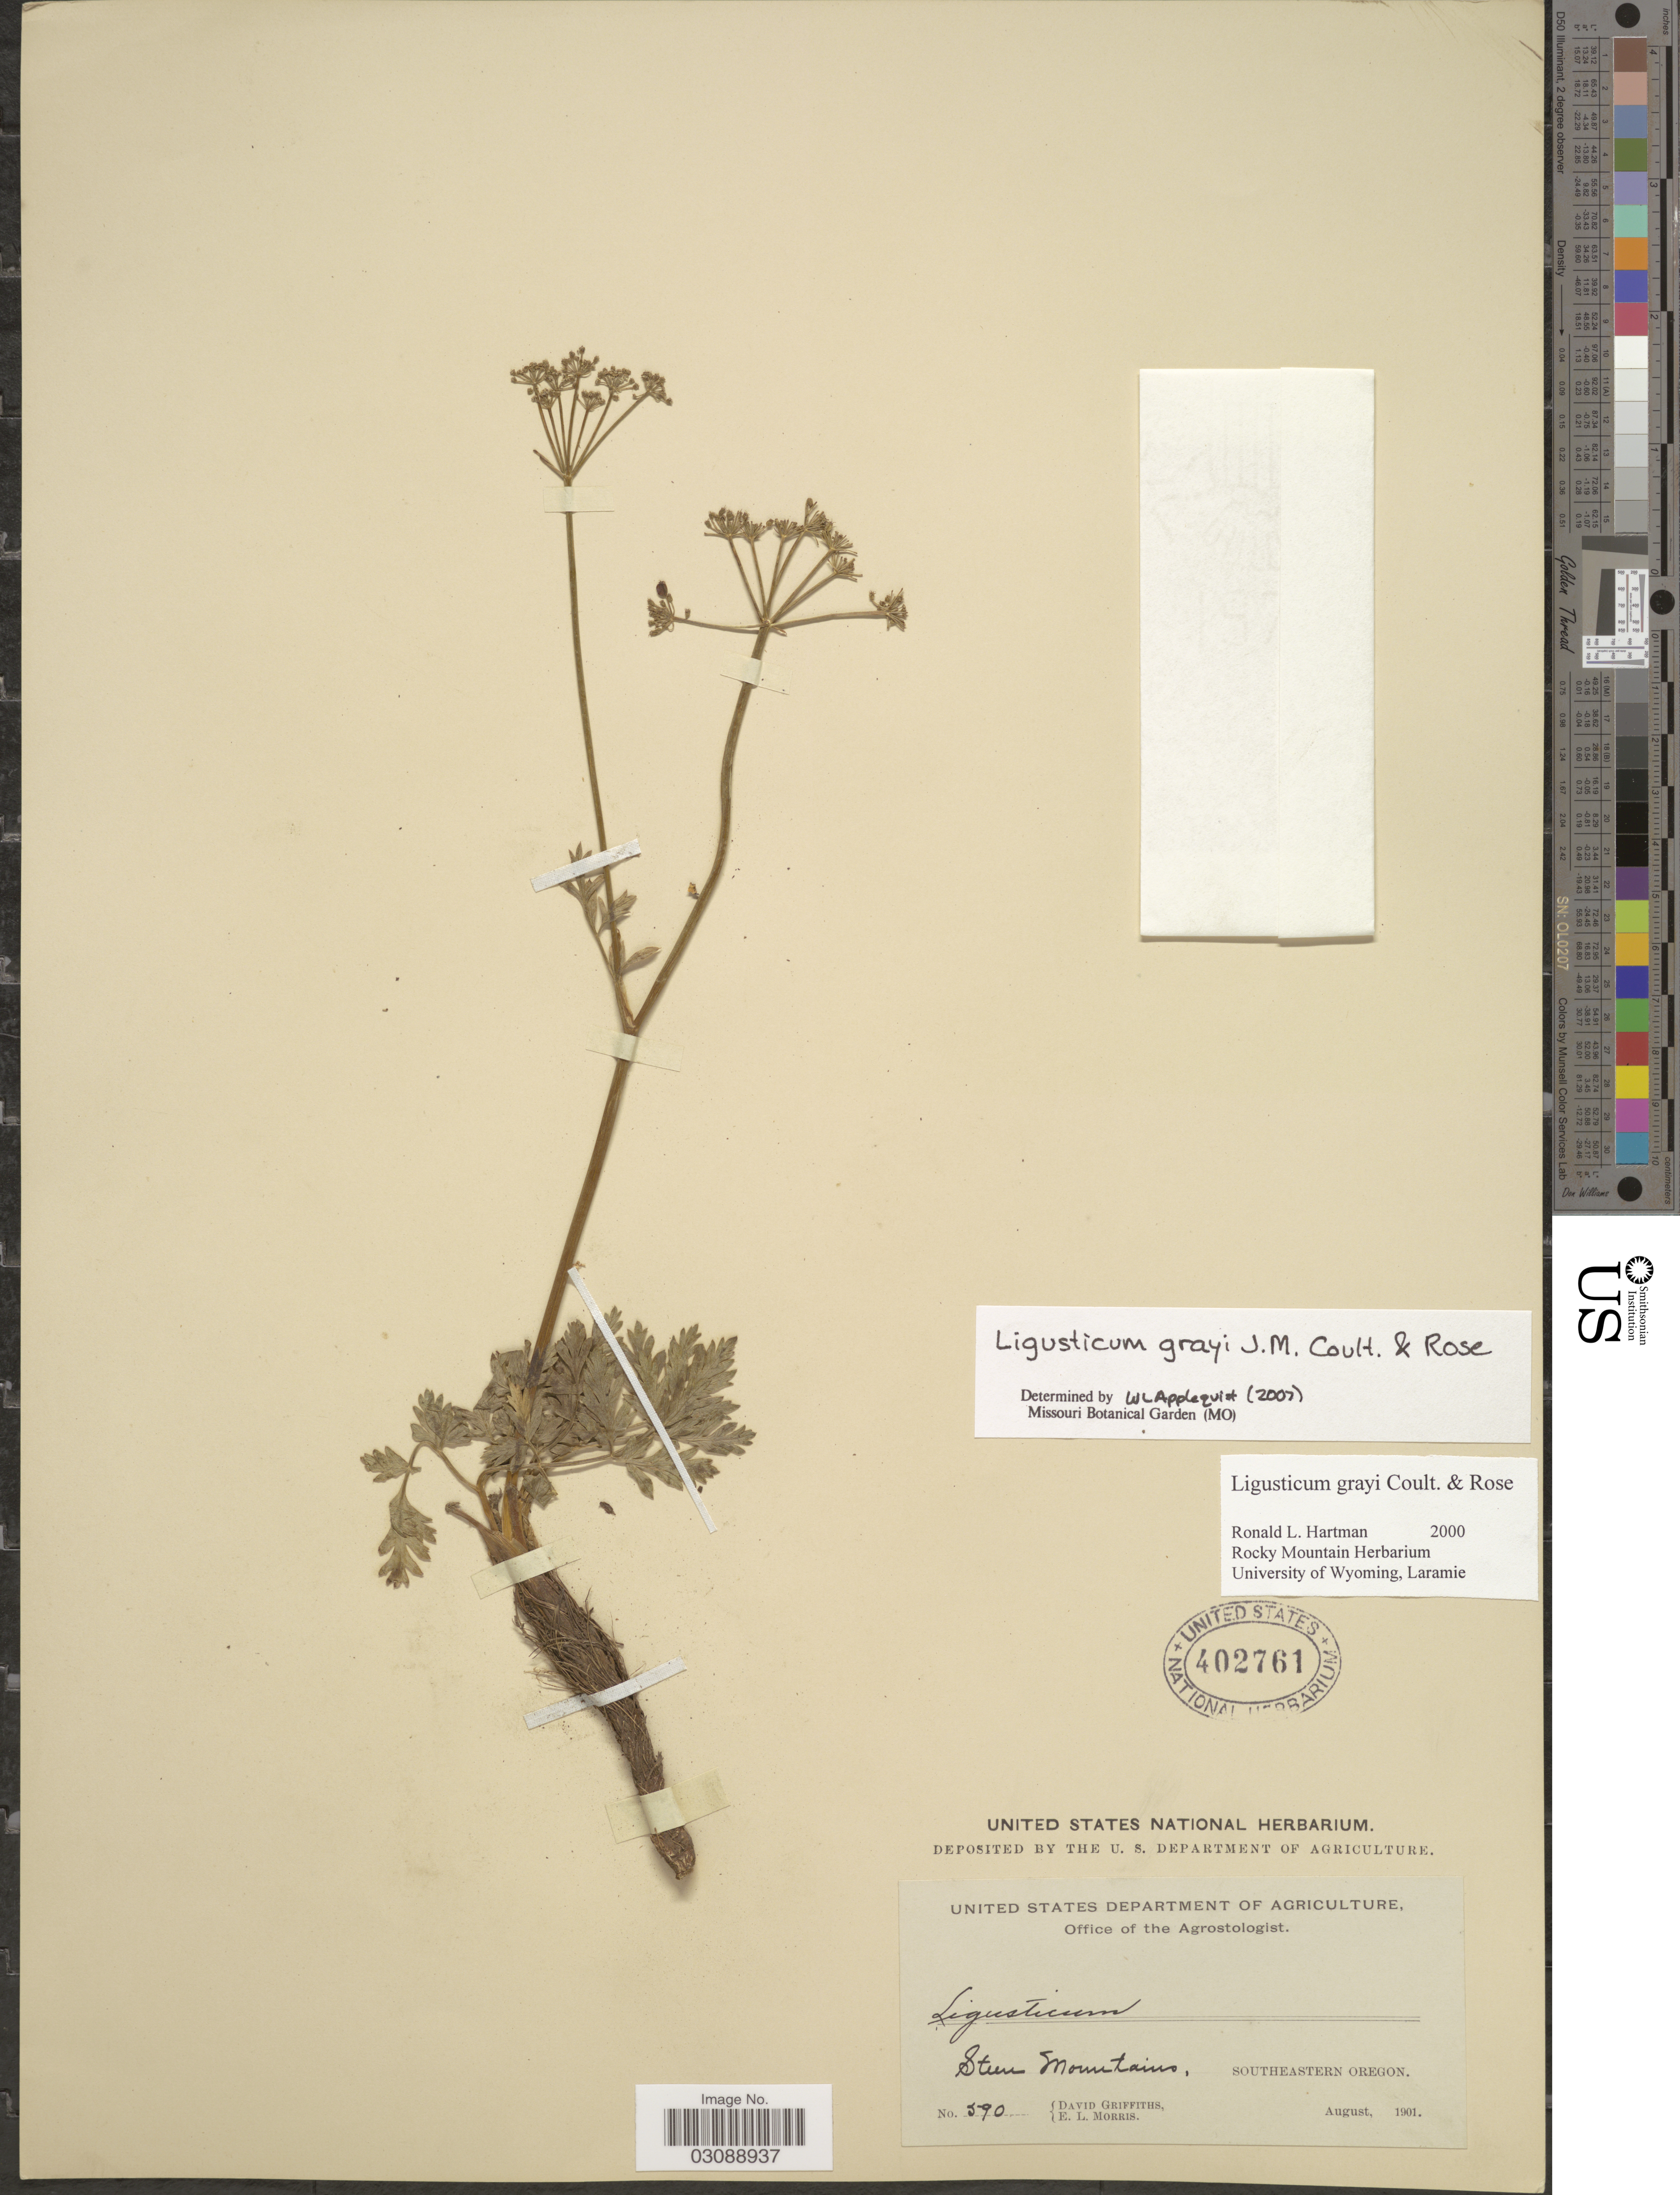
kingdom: Plantae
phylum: Tracheophyta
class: Magnoliopsida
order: Apiales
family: Apiaceae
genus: Ligusticum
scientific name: Ligusticum grayi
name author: J.M. Coult. & Rose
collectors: D. Griffiths & E. Morris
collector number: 590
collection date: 1901-08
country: United States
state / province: Oregon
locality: Steen Mountains, Southeastern Oregon.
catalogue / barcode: US 402761